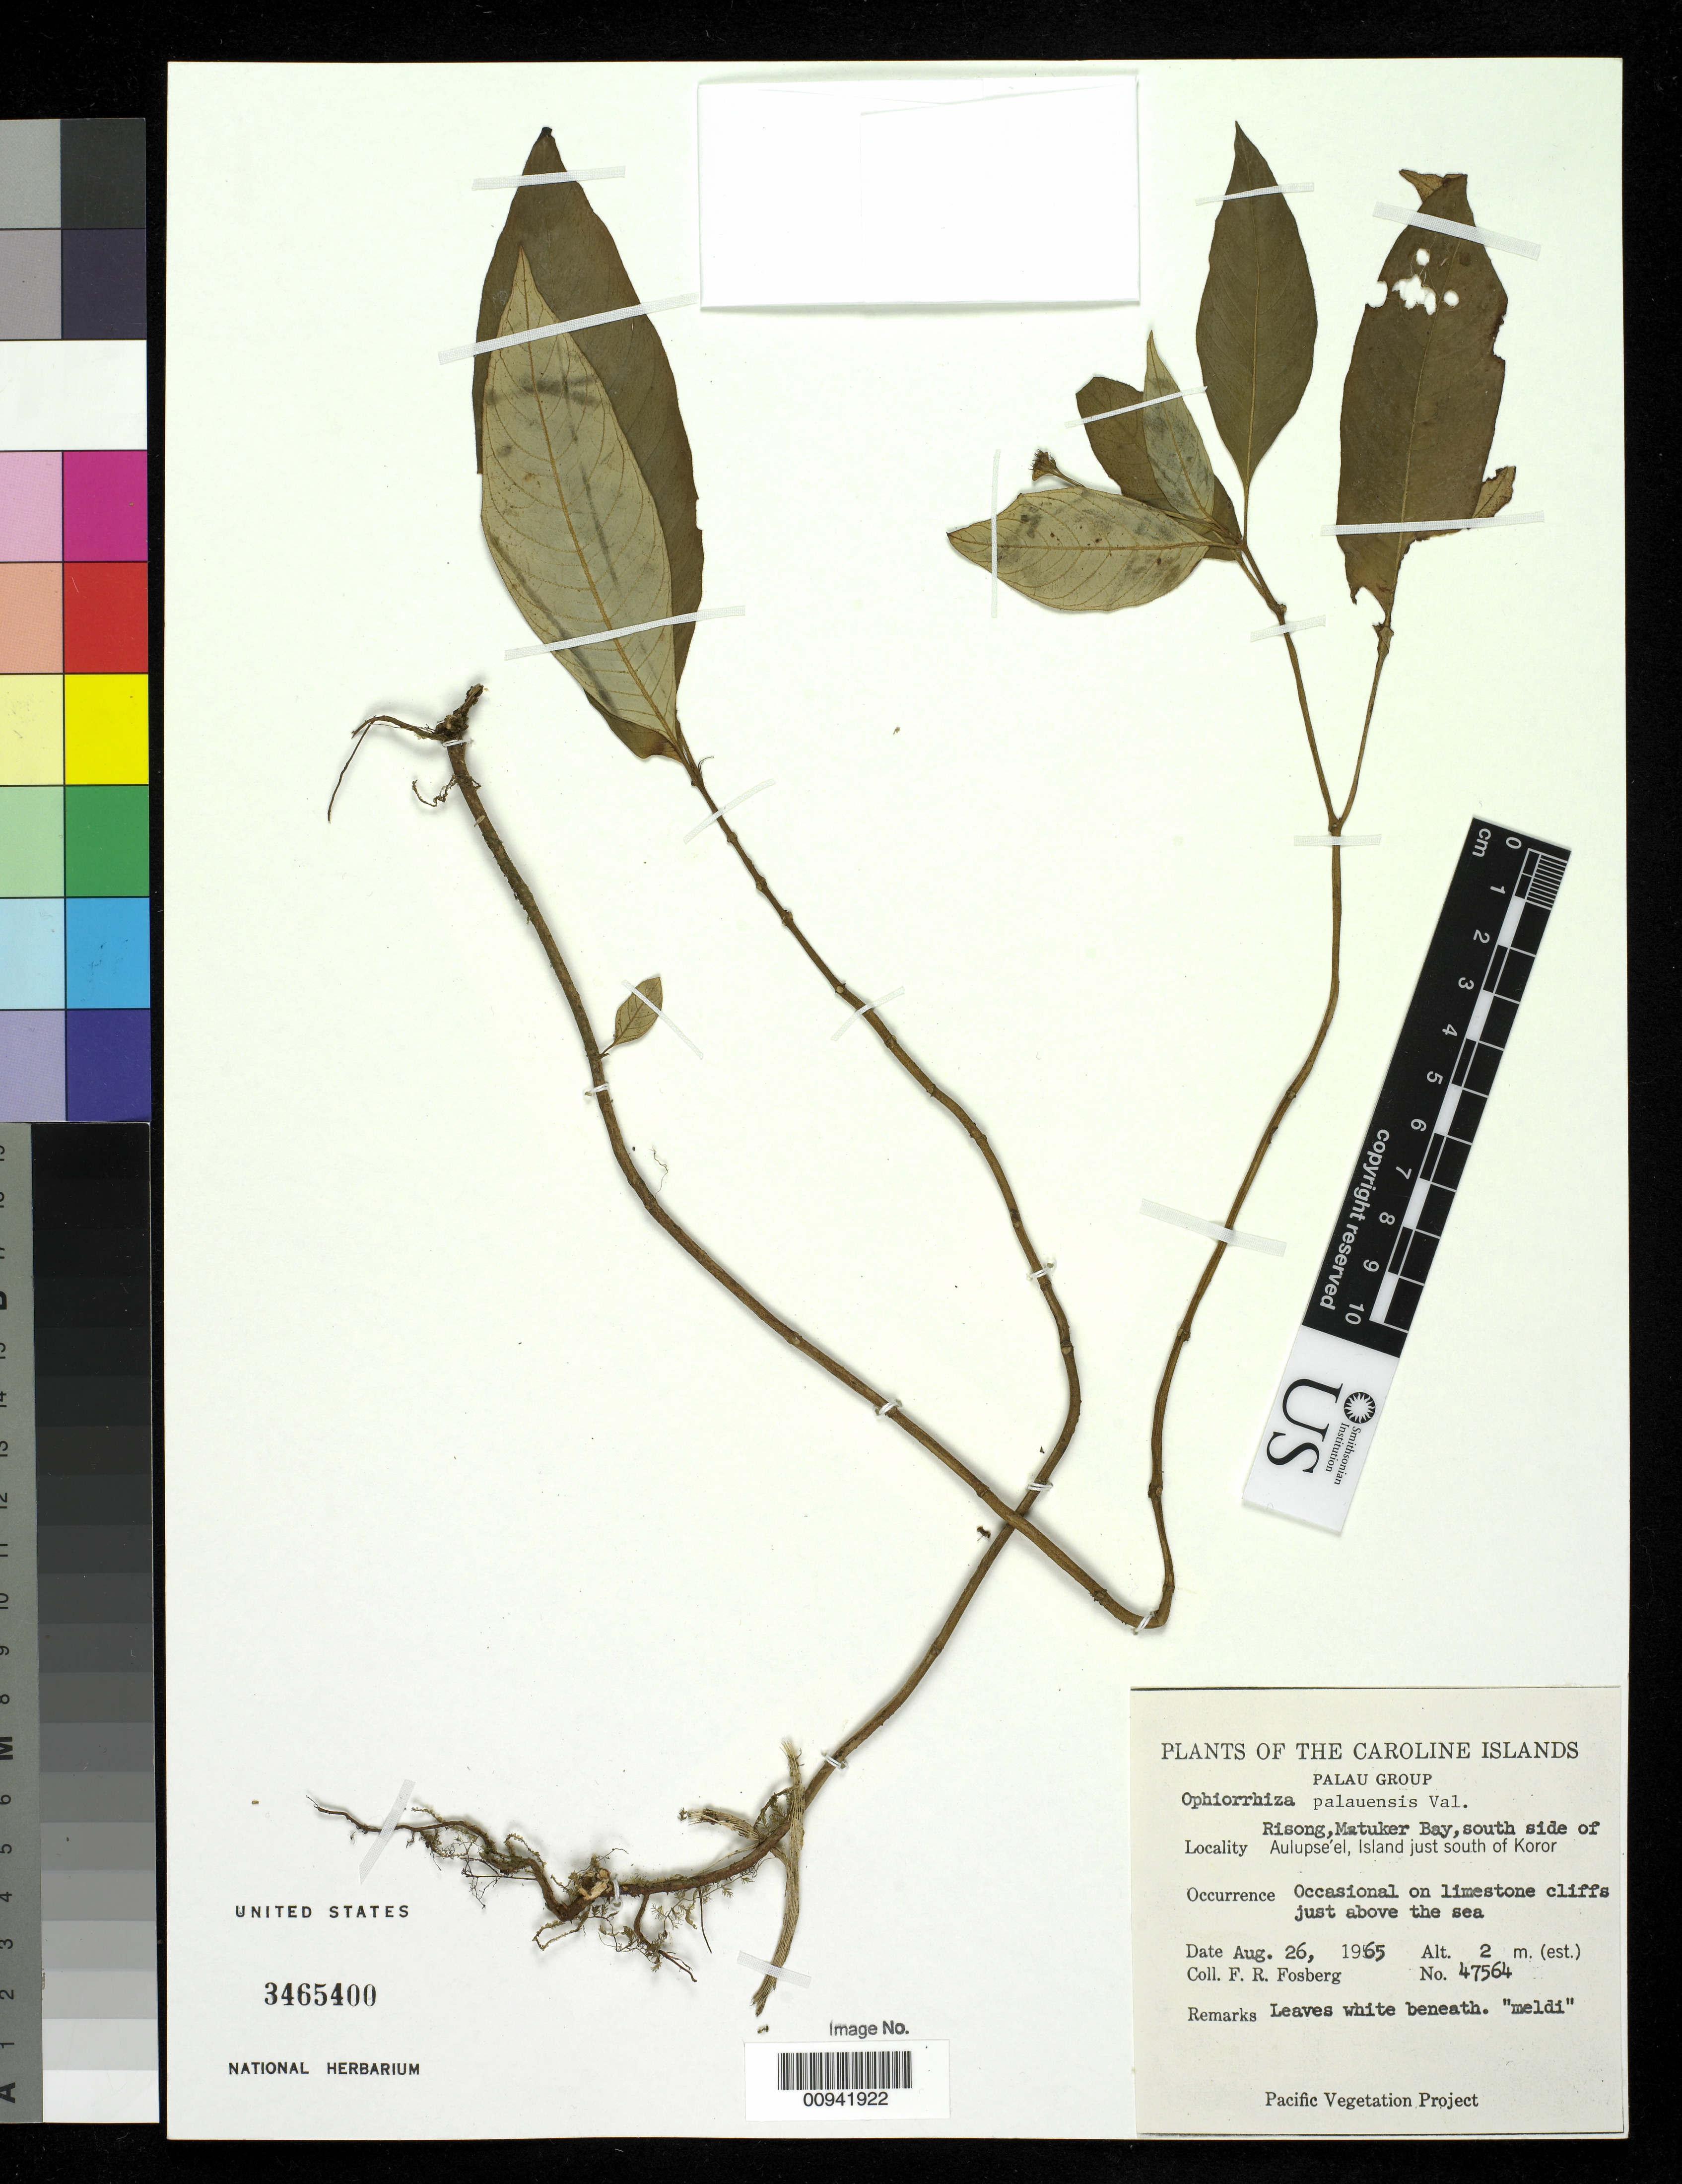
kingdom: Plantae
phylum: Tracheophyta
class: Magnoliopsida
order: Gentianales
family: Rubiaceae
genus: Ophiorrhiza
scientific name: Ophiorrhiza palauensis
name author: Valeton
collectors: F. R. Fosberg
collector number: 47564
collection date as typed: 26 Aug 1965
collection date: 1965-08-26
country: Palau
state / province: Koror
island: Ulebsechel [Aulupse'el]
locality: Risong, Matuker Bay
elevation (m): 2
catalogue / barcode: US 3465400